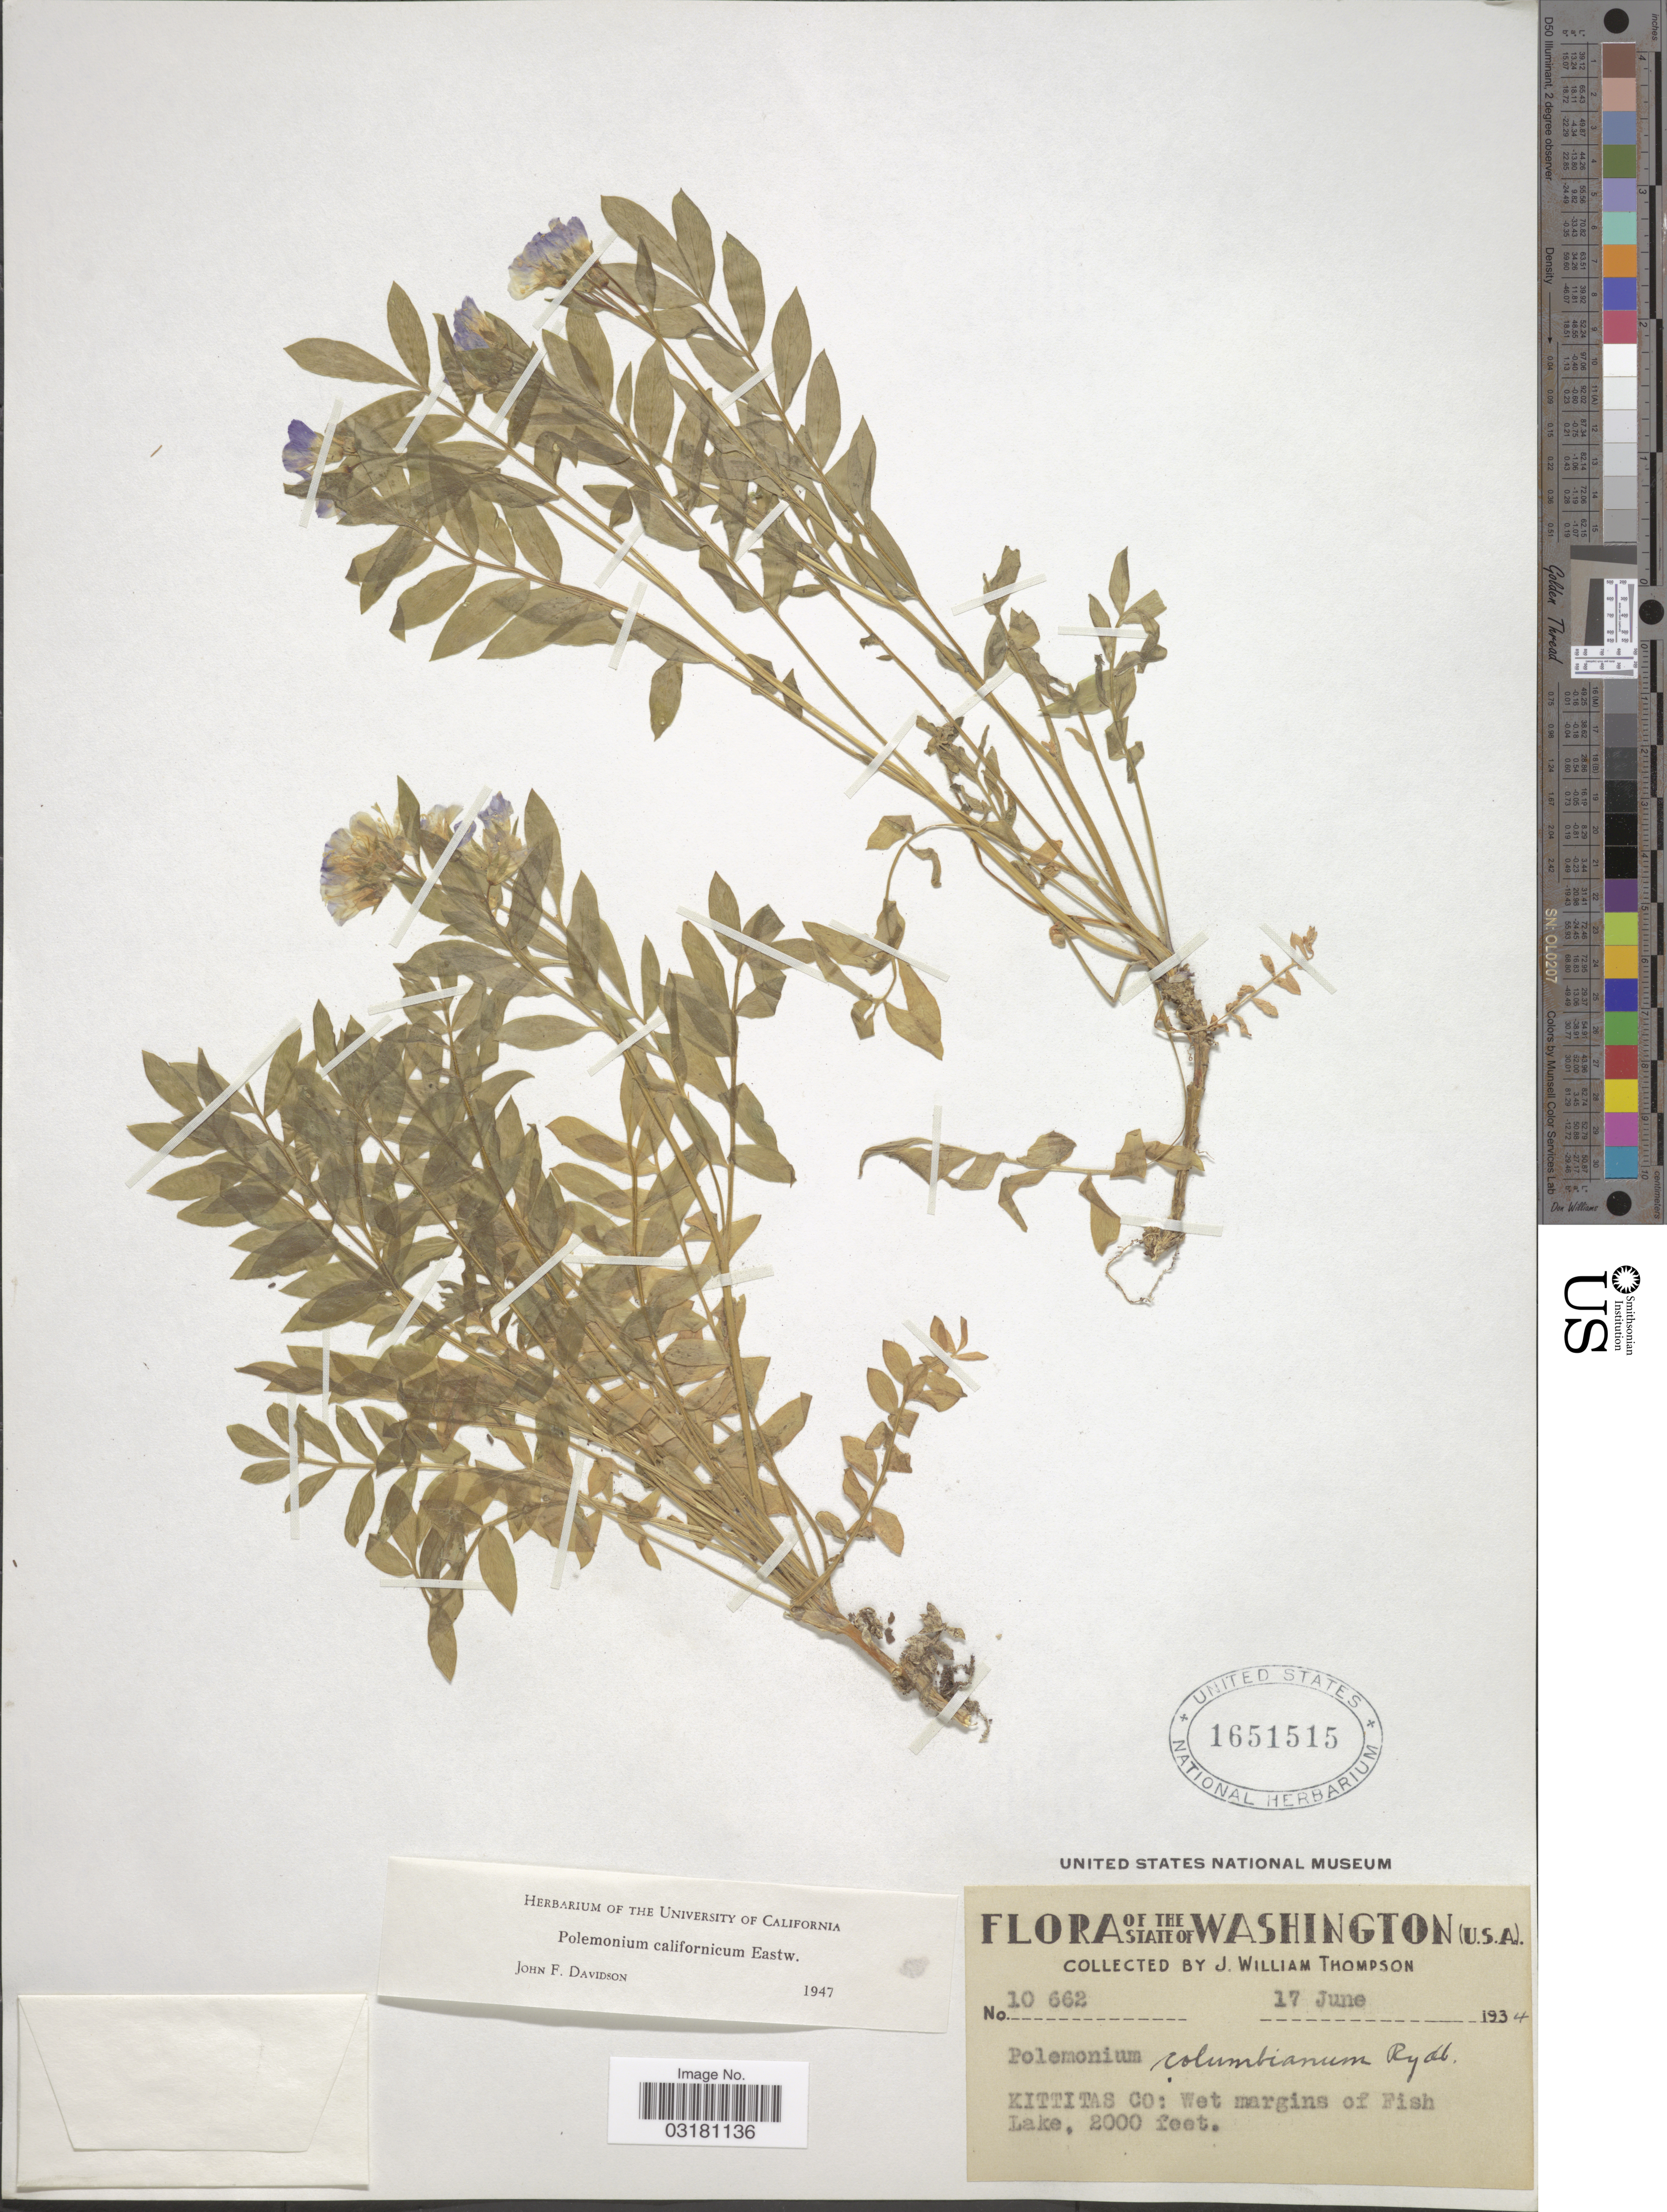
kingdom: Plantae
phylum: Tracheophyta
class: Magnoliopsida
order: Ericales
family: Polemoniaceae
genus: Polemonium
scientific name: Polemonium californicum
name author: Eastw.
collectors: J. W. Thompson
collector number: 10662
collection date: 1934-06-17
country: United States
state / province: Washington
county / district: Kittitas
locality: Kittitas Co: Wet margins of Fish Lake.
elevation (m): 610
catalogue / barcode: US 1651515